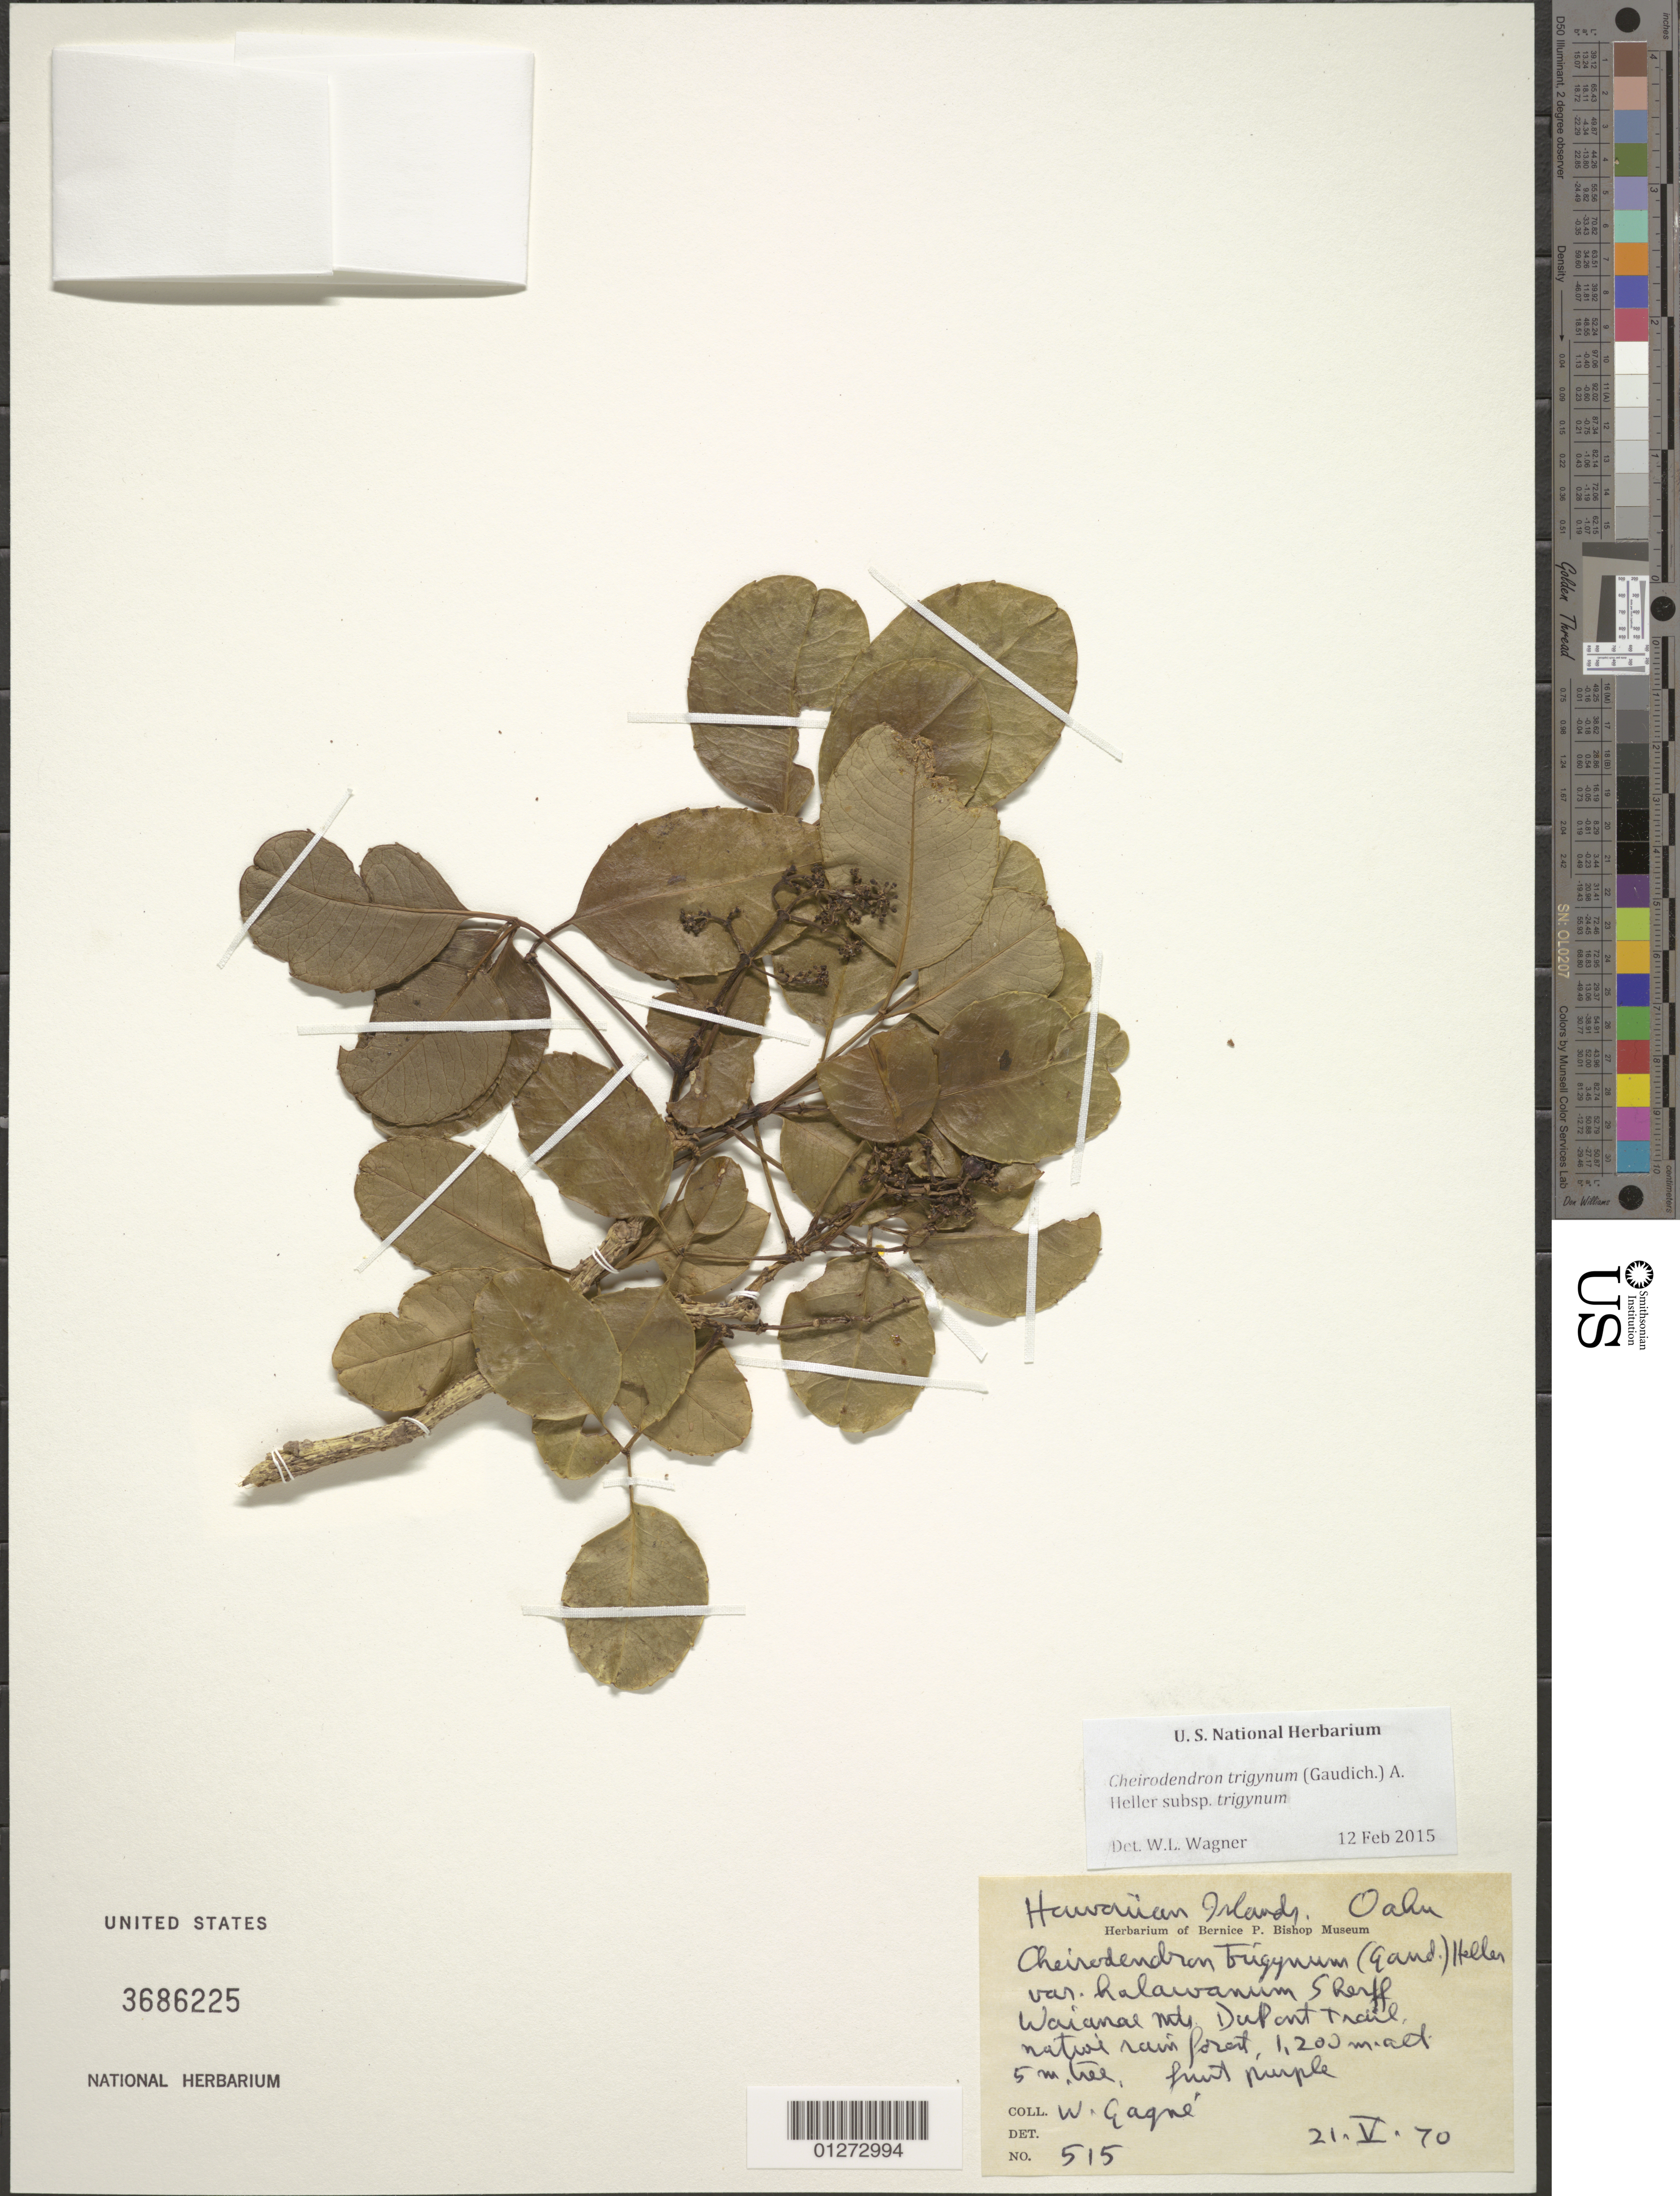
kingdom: Plantae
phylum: Tracheophyta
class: Magnoliopsida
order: Apiales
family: Araliaceae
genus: Cheirodendron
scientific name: Cheirodendron trigynum subsp. trigynum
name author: (Gaudich.) A. Heller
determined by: Wagner, W. L., (BOT), Smithsonian Institution - National Museum of Natural History (UNITED STATES)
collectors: W. Gagne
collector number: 515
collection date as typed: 21.V.70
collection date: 1970-05-21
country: United States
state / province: Hawaii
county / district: Honolulu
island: Oahu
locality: Waianae Mts., Dupont Trail.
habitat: Mature rain forest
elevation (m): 1200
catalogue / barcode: US 3686225